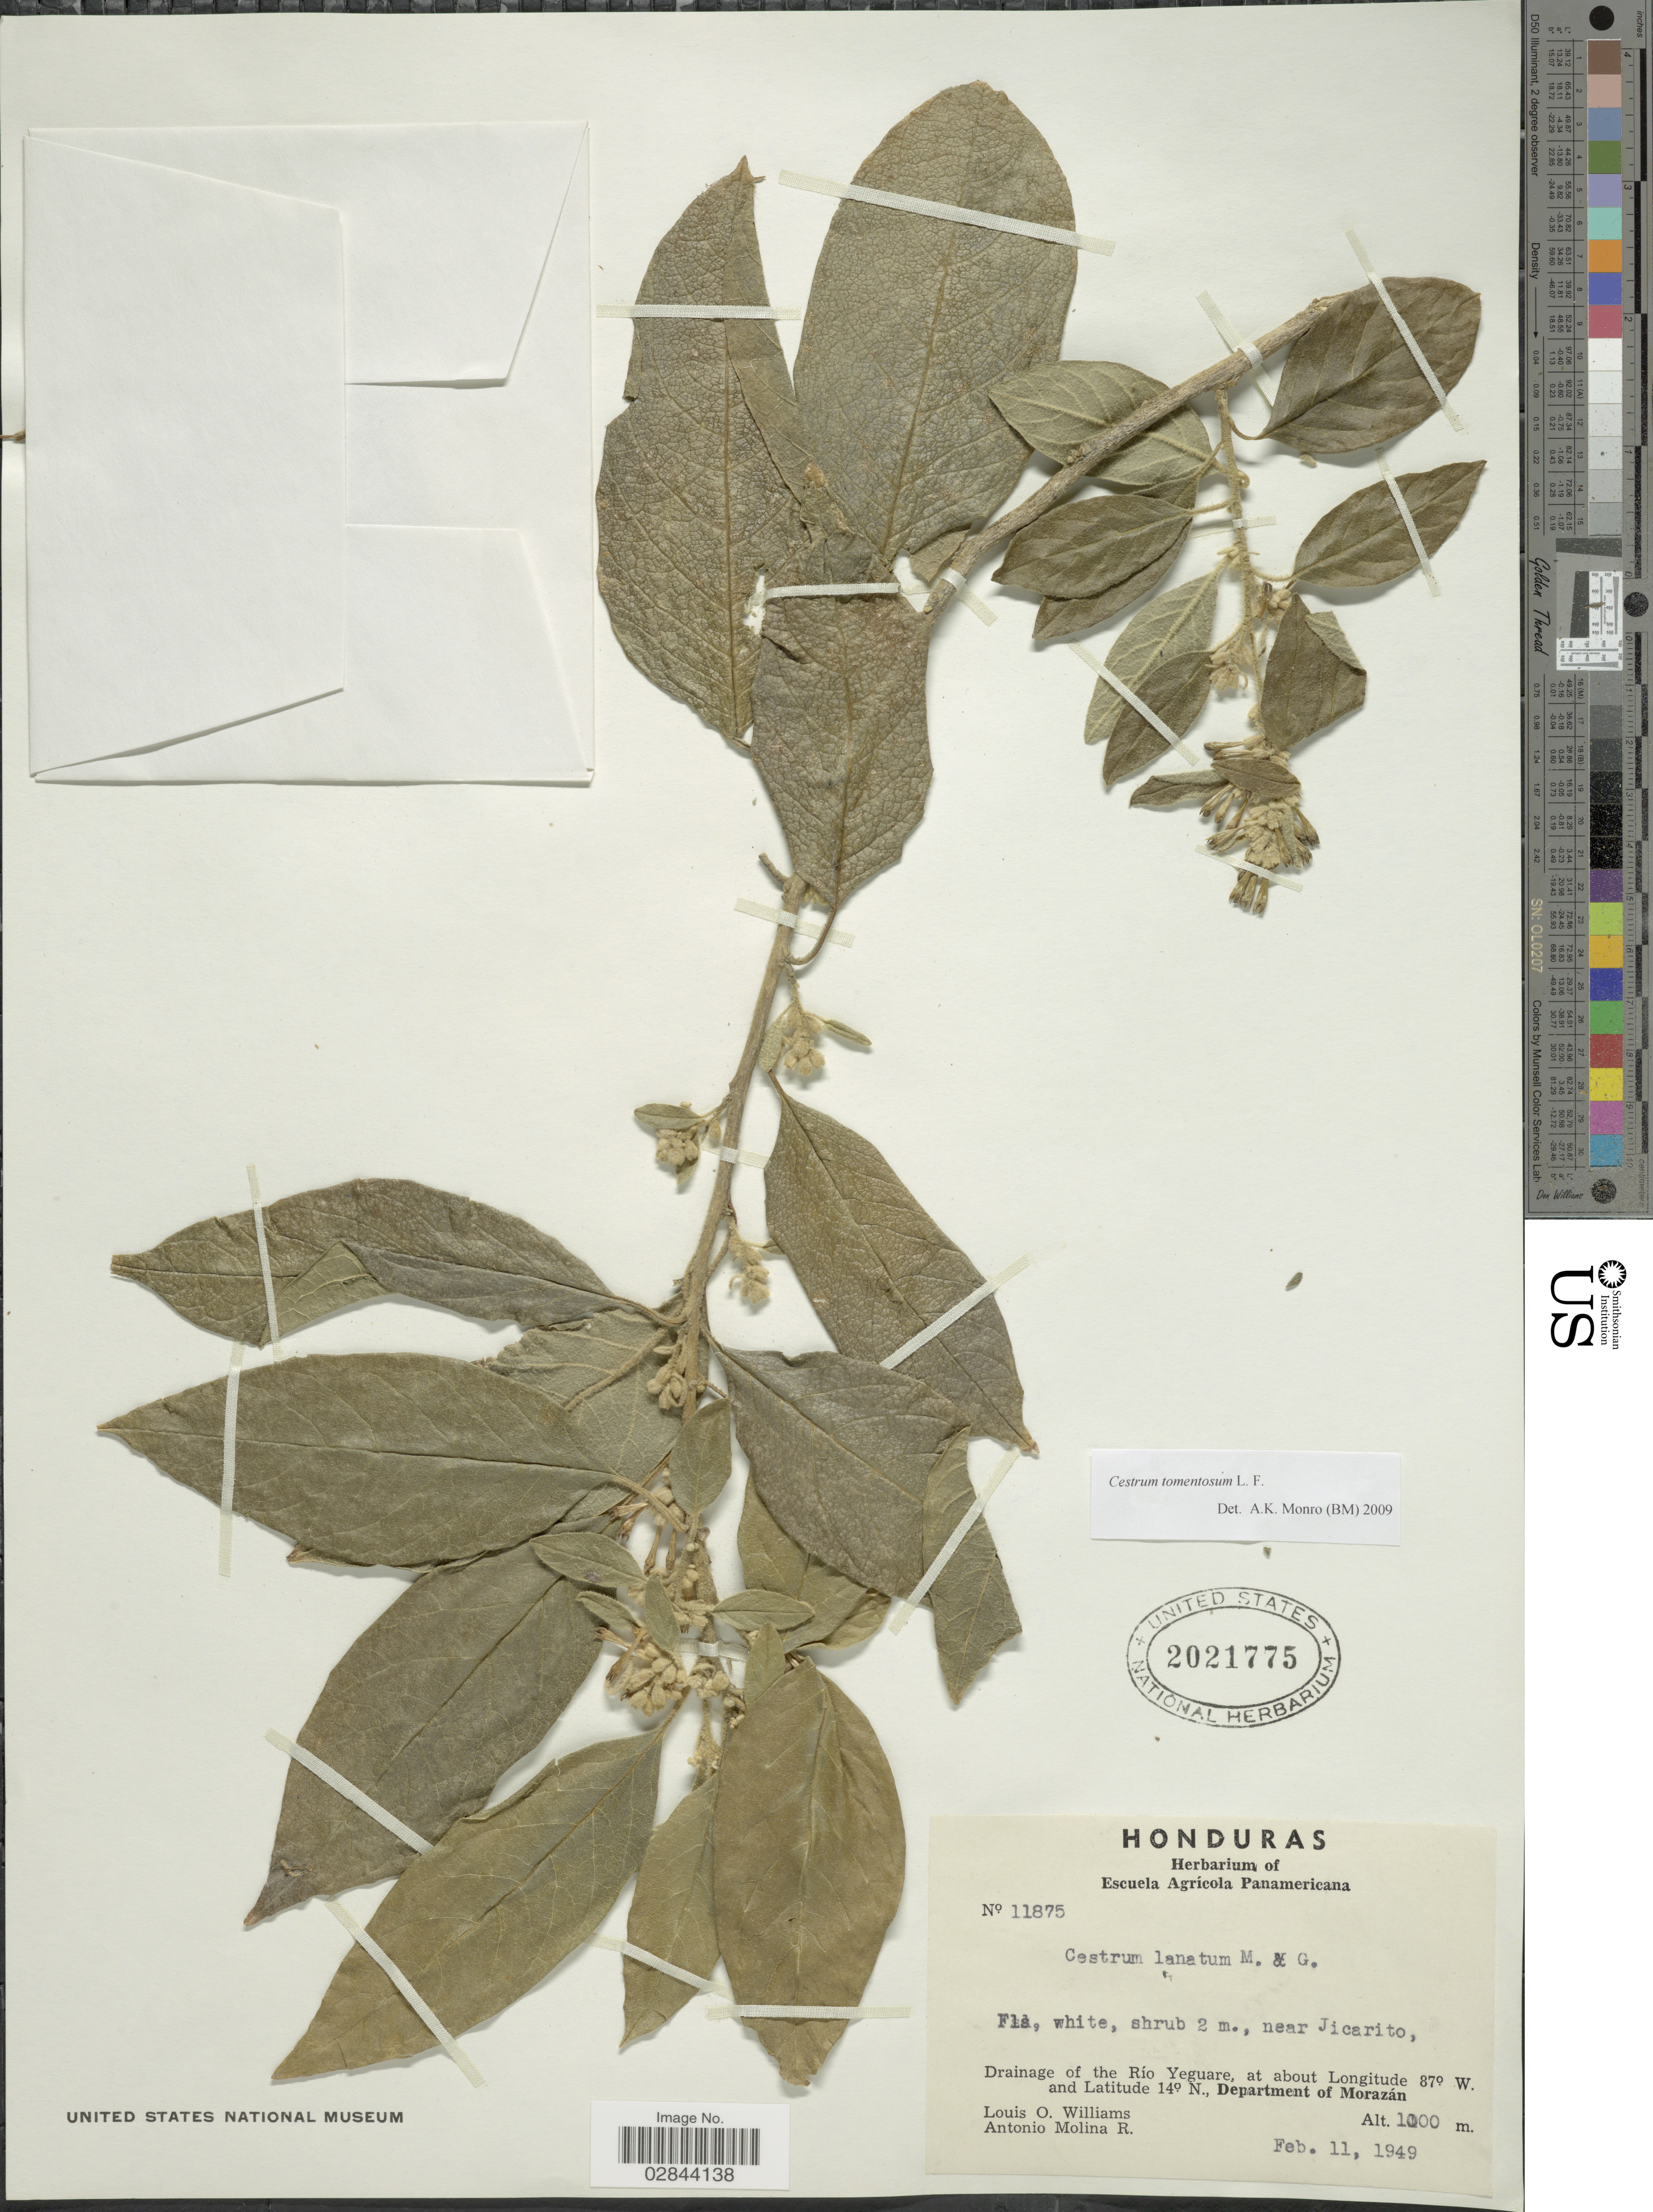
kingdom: Plantae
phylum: Tracheophyta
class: Magnoliopsida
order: Solanales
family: Solanaceae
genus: Cestrum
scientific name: Cestrum lanatum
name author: M. Martens & Galeotti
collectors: L. O. Williams & A. Molina R.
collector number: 11875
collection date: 1949-02-11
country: Honduras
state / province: Fco. Morazán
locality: Drainage of the Río Yeguare, Department of Morazán, near Jicarito.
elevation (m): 1000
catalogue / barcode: US 2021775